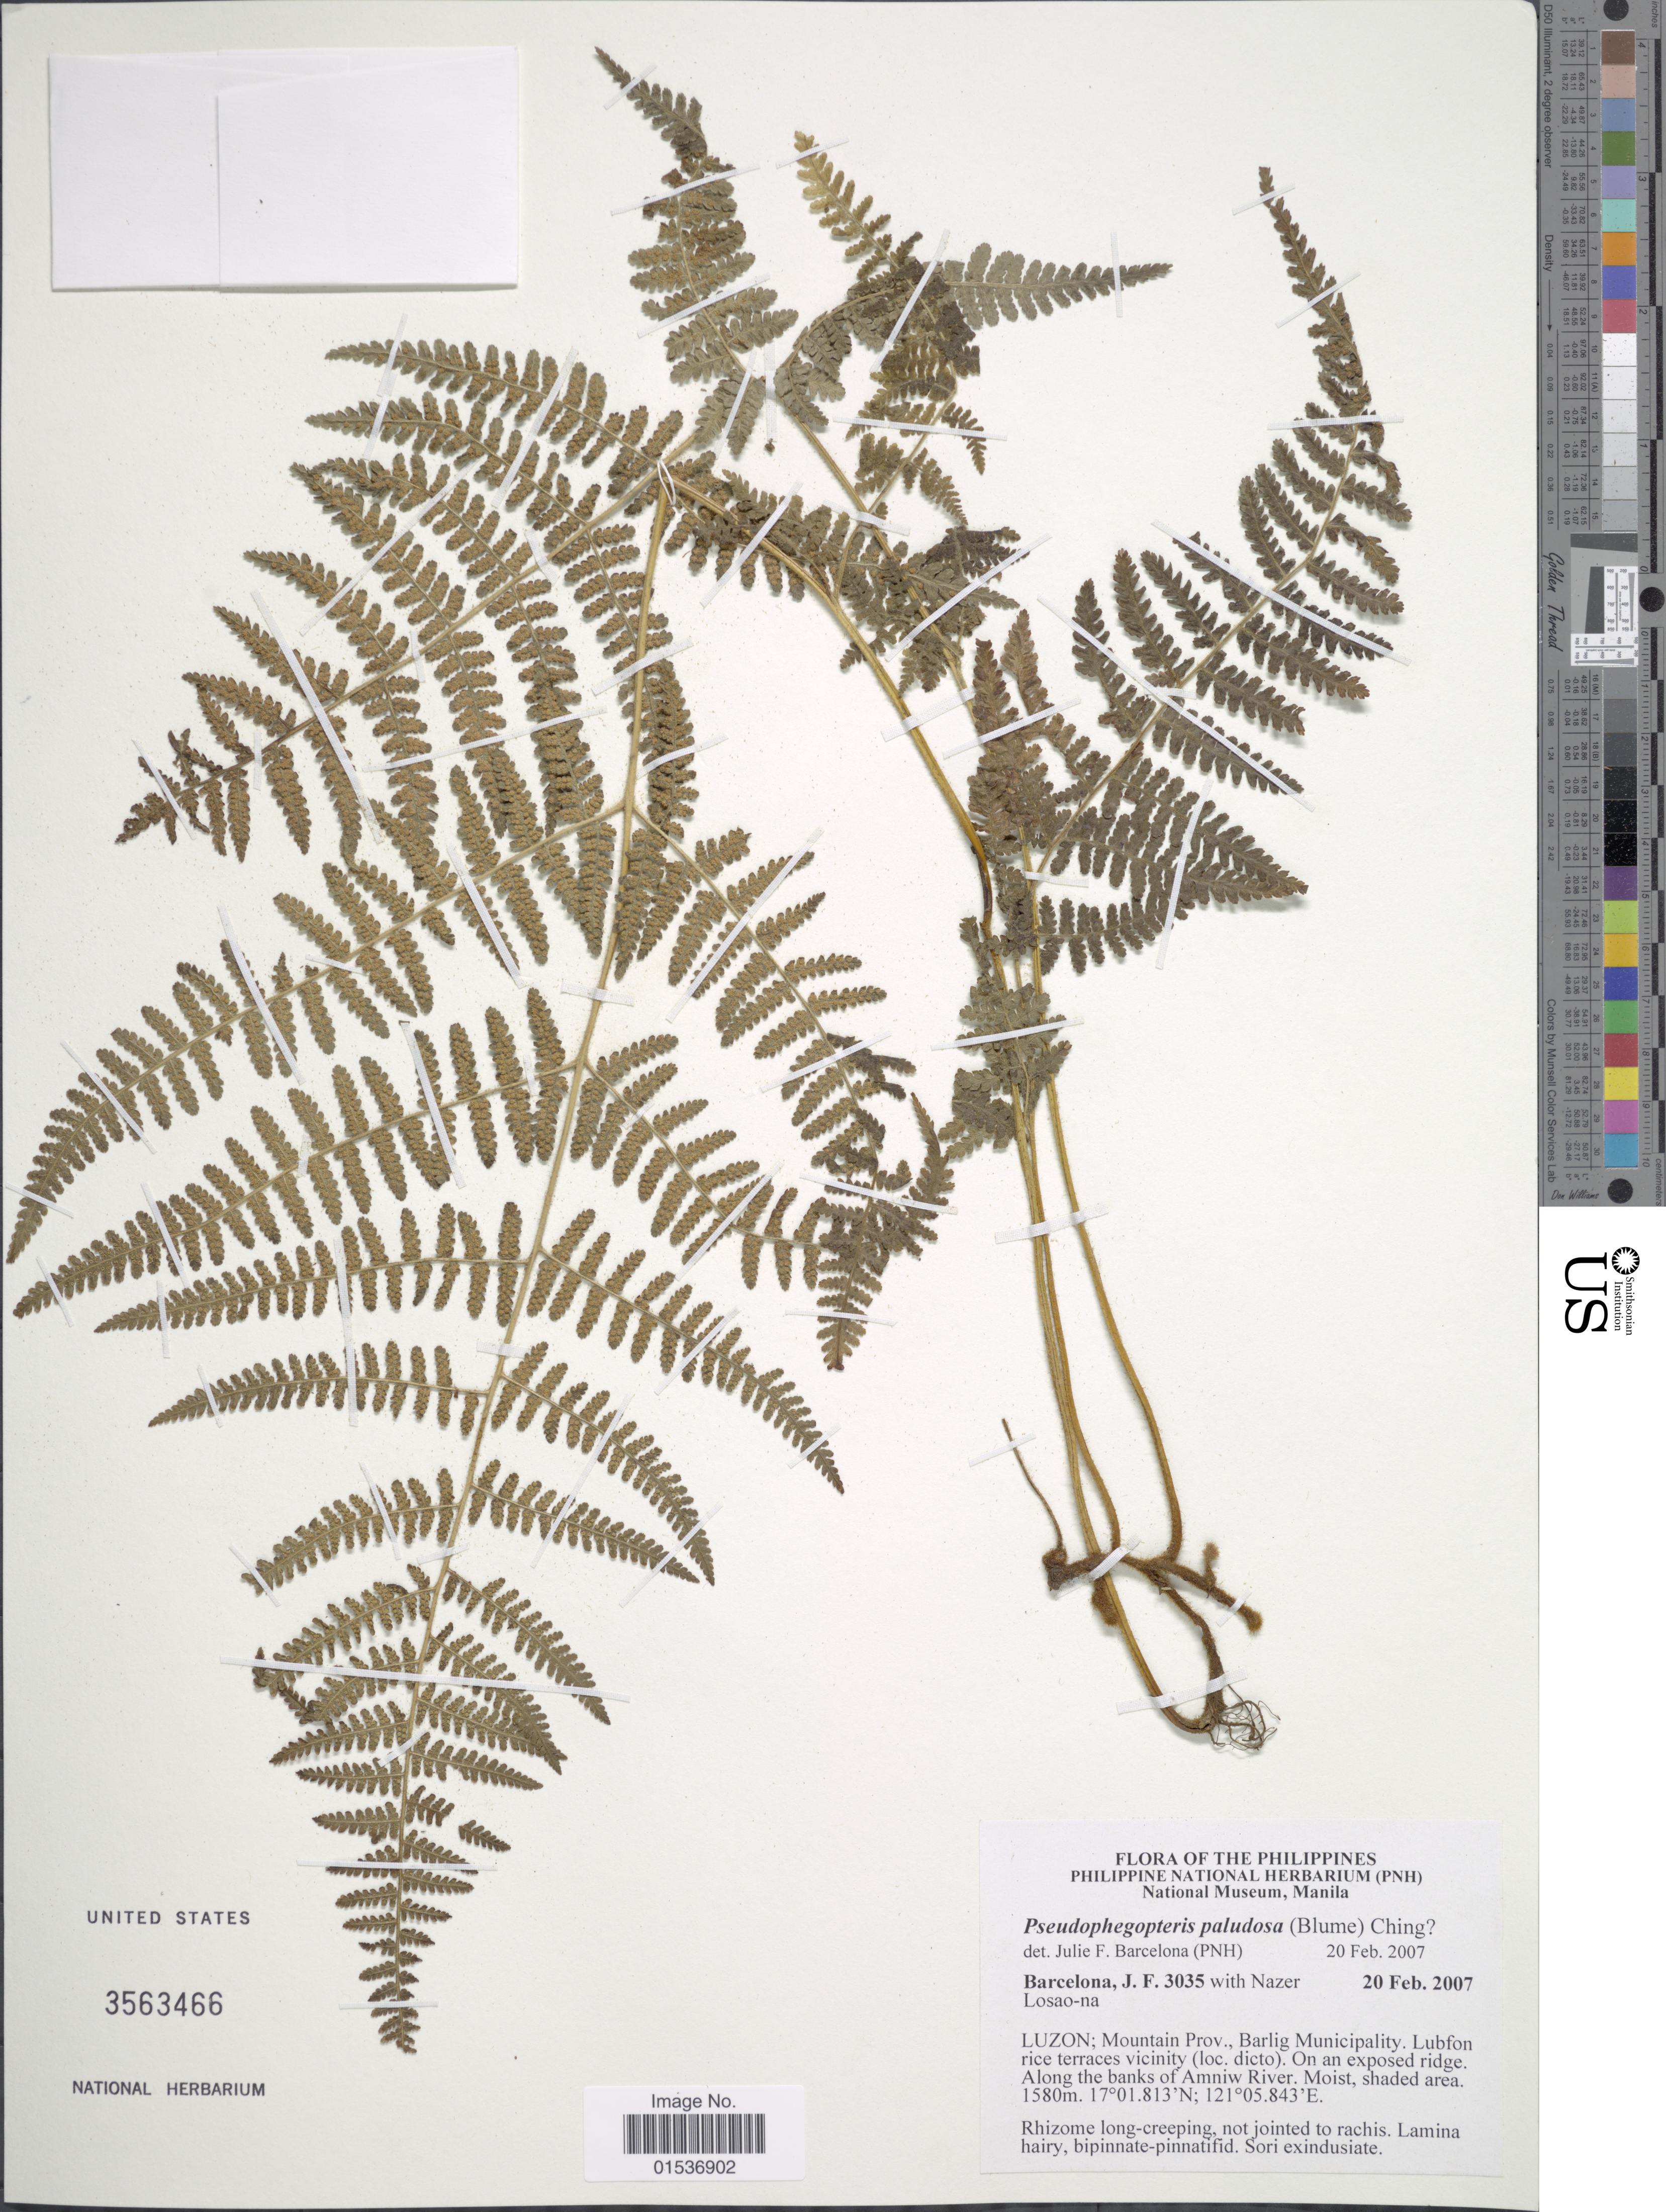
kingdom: Plantae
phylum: Tracheophyta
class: Polypodiopsida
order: Polypodiales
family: Thelypteridaceae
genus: Pseudophegopteris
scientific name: Pseudophegopteris paludosa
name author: (Blume) Ching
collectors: J. F. Barcelona & N. Losao-na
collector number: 3035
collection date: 2007-02-20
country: Philippines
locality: Luzon; Mountain Prov., Barlig Municipality, Lubfon rice terraces vicinity (loc. dicto), Along the banks of Amniw River.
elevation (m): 1580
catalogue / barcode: US 3563466